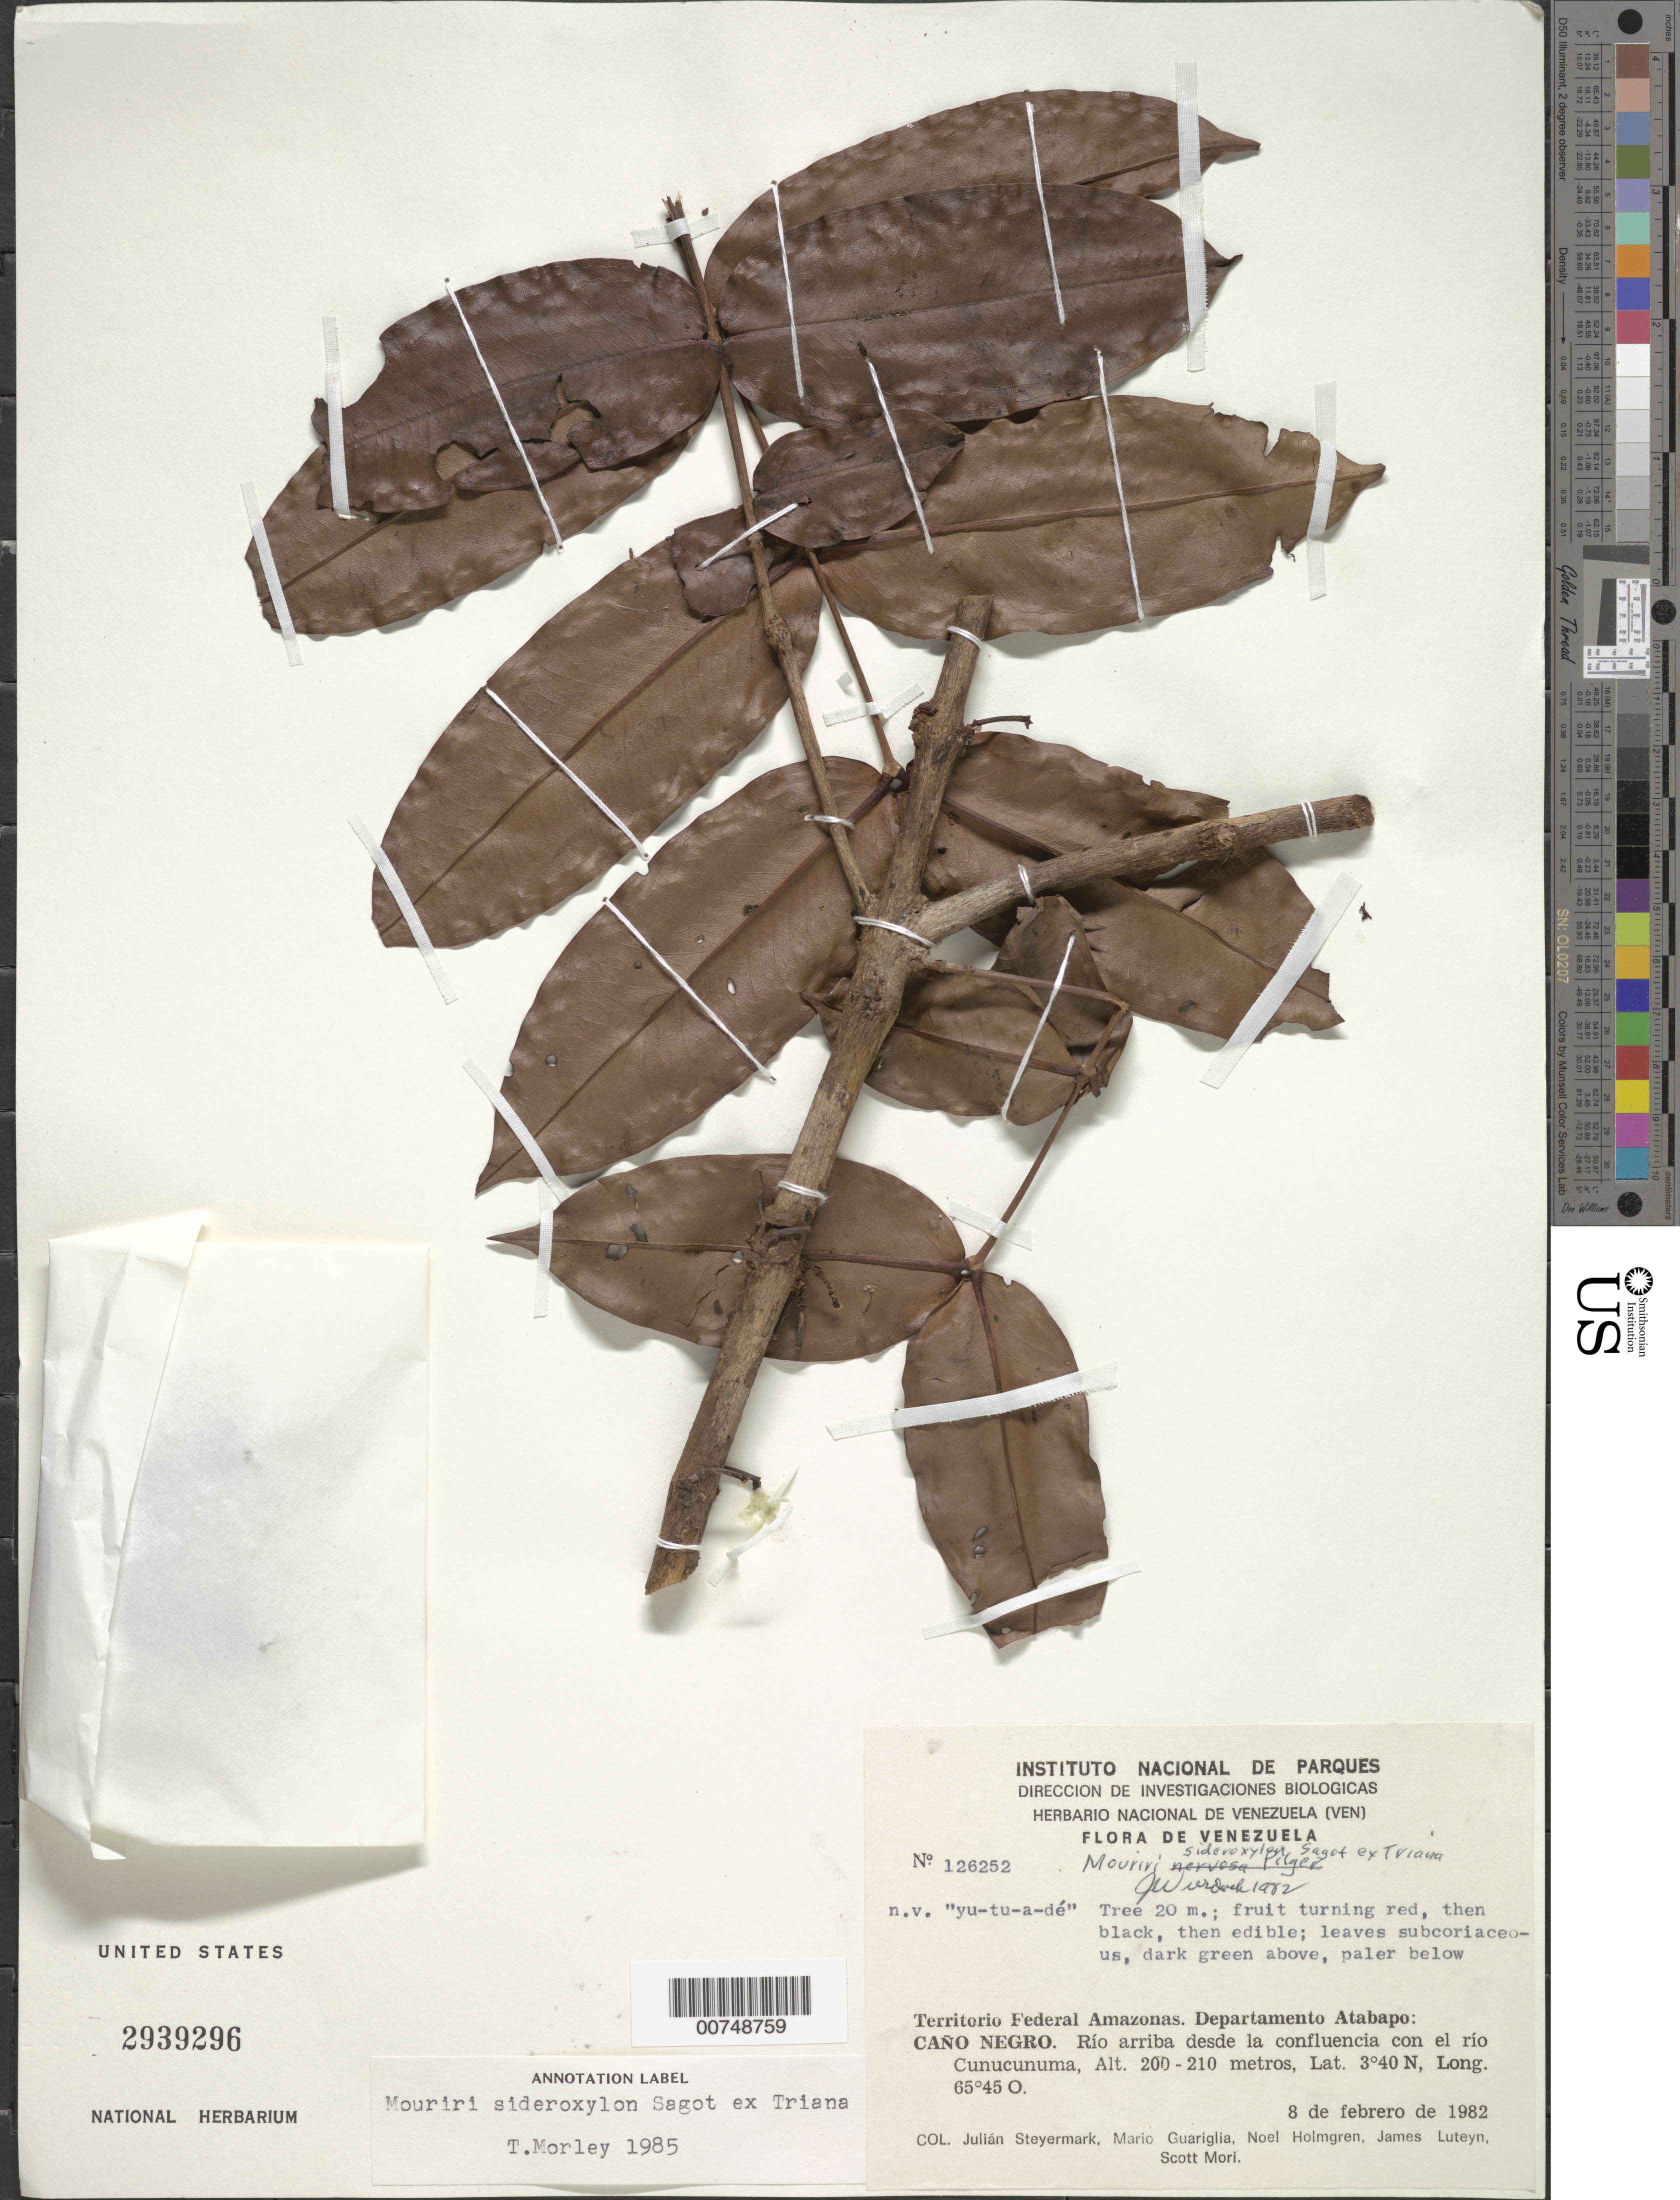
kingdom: Plantae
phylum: Tracheophyta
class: Magnoliopsida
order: Myrtales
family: Melastomataceae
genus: Mouriri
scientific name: Mouriri sideroxylon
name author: Sagot ex Triana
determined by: Morley, T.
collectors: J. Steyermark, M. Guariglia P., N. H. Holmgren, J. L. Luteyn & S. Mori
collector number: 126252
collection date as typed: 8-Feb-82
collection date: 1982-02-08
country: Venezuela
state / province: Amazonas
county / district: Atabapo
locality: Caño Negro, río arriba desde la confluencia con el río Cunucunuma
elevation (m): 200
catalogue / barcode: US 2939296